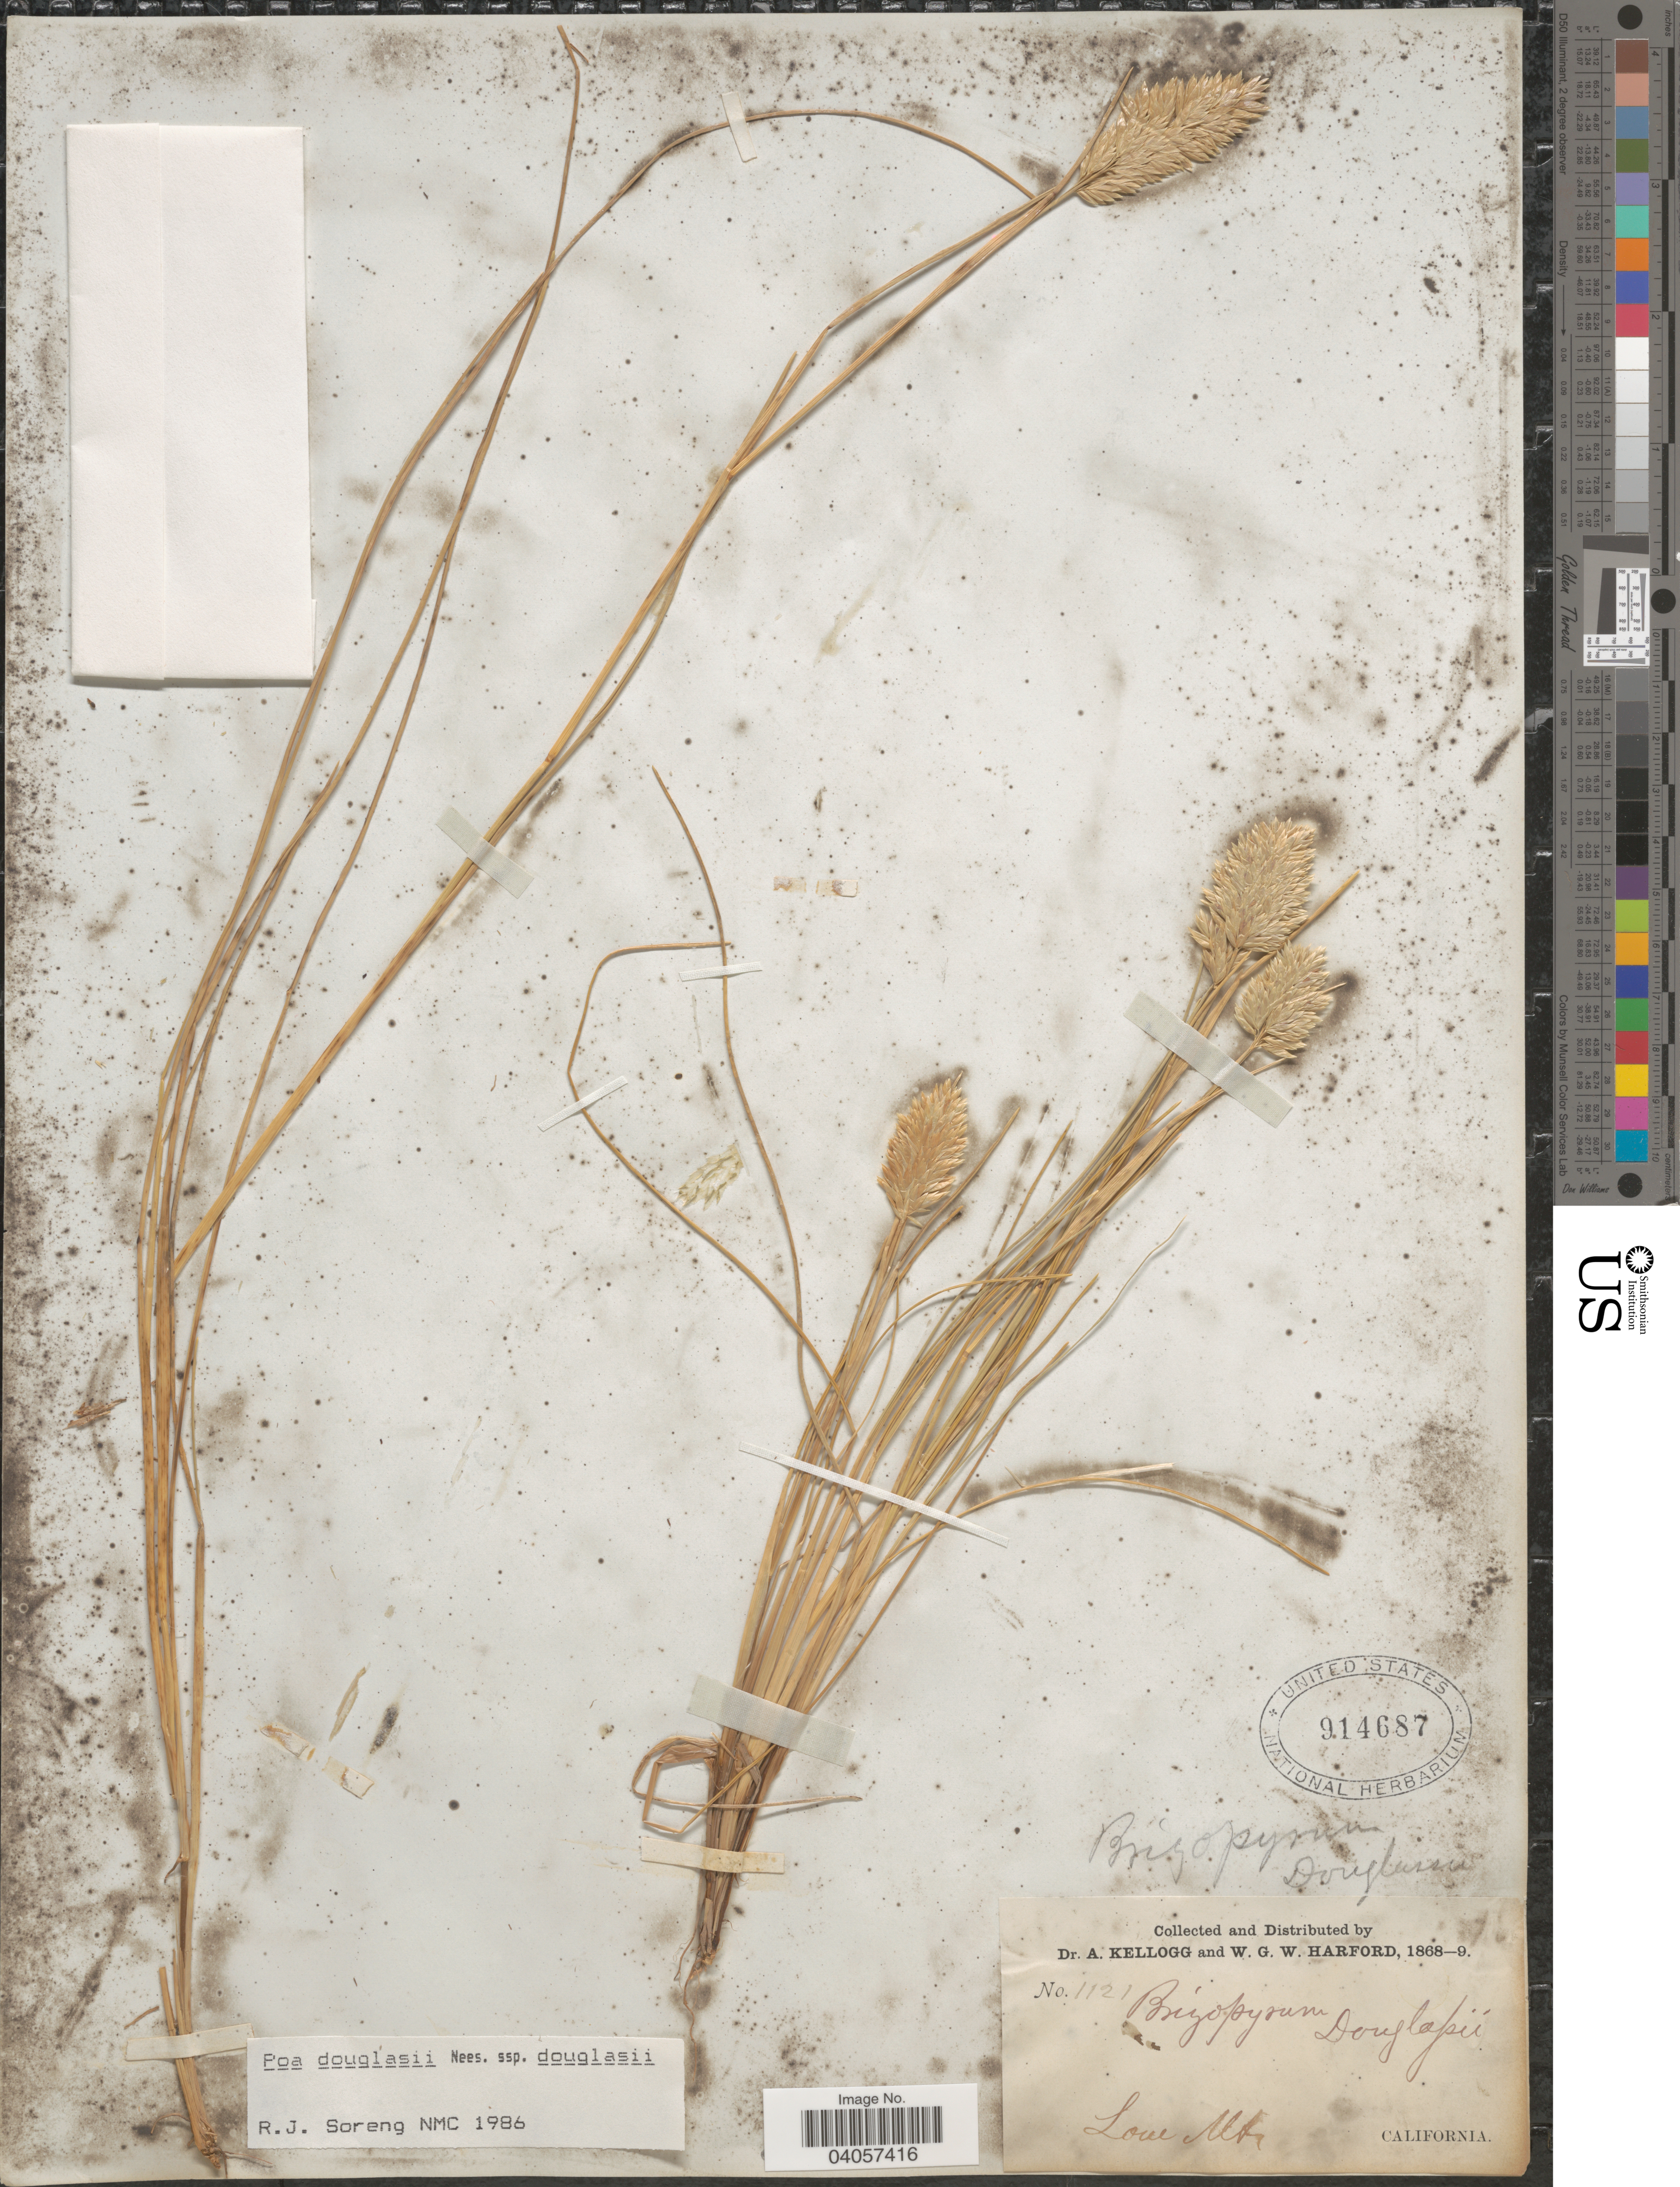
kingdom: Plantae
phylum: Tracheophyta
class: Liliopsida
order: Poales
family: Poaceae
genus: Poa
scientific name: Poa douglasii subsp. douglasii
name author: Nees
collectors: A. Kellogg & W. G. W. Harford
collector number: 1121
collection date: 1868/1869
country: United States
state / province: California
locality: Lone Mt.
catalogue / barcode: US 914687